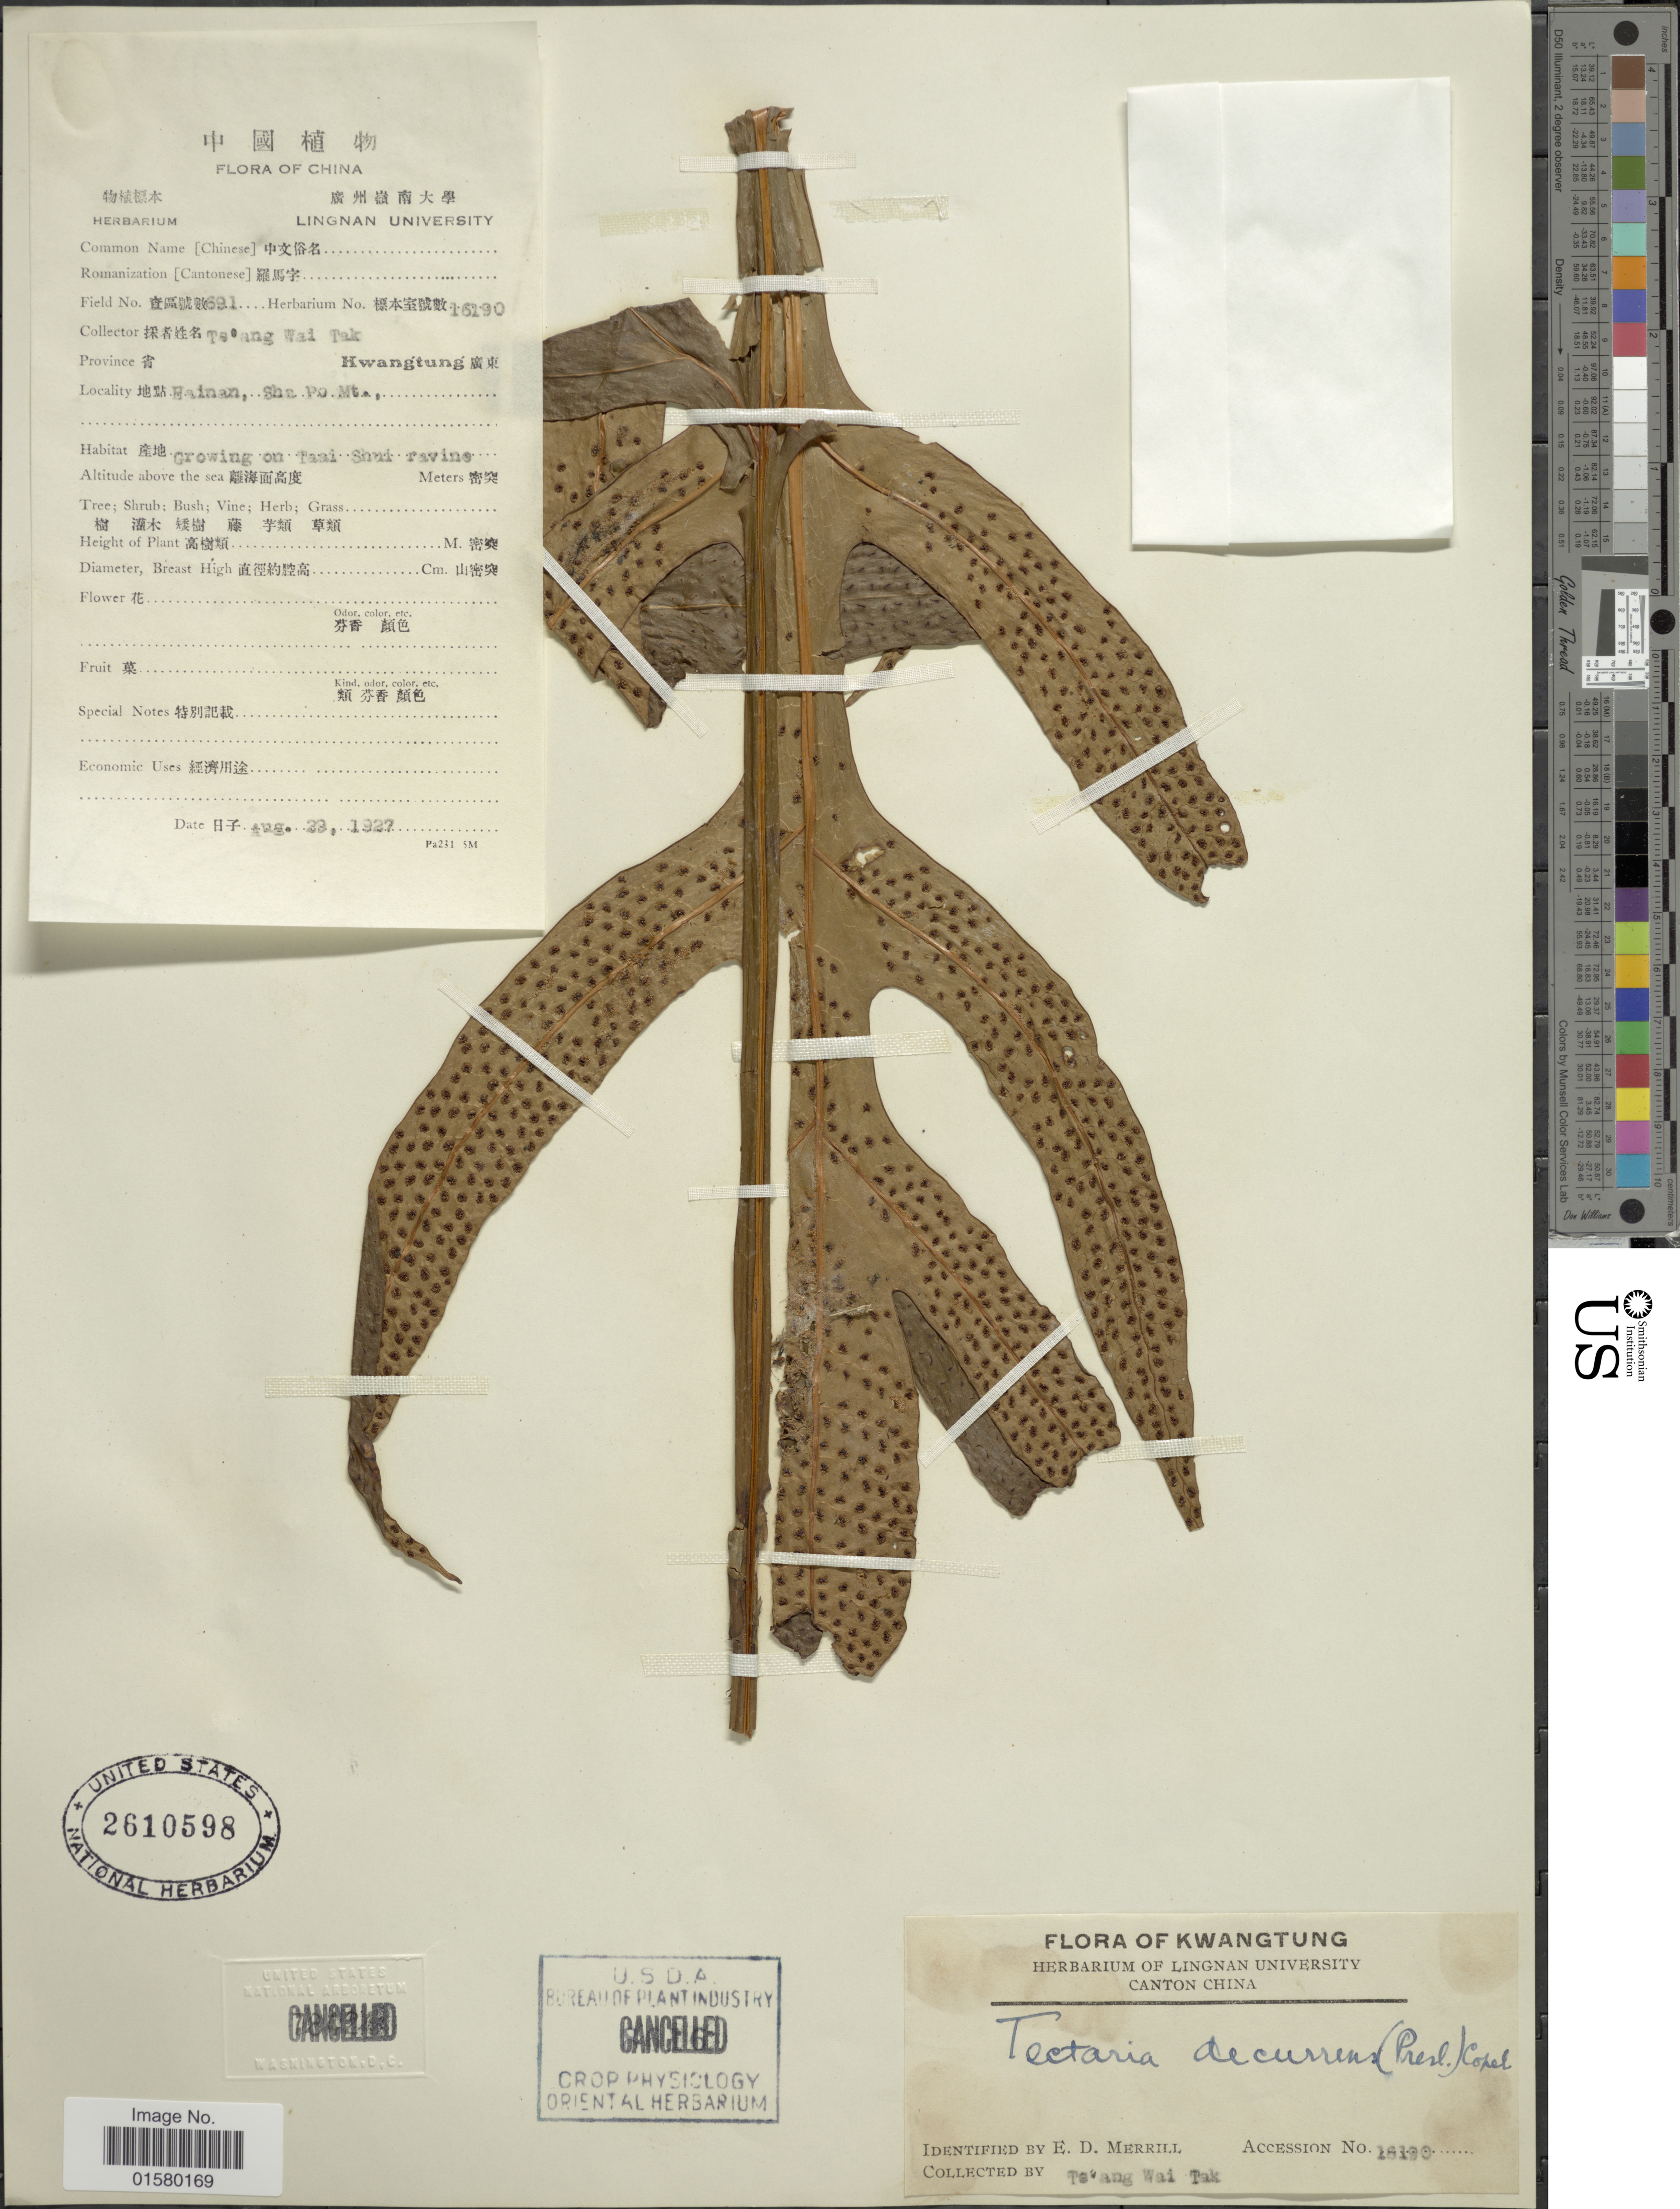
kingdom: Plantae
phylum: Tracheophyta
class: Polypodiopsida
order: Polypodiales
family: Tectariaceae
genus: Tectaria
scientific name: Tectaria decurrens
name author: (Presel.) Copel. in Elmer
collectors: W. T. Tsang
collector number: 691/16190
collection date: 1927-08-23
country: China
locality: Hainan, Sha Po Mt. , Kwangtung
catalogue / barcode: US 2610598